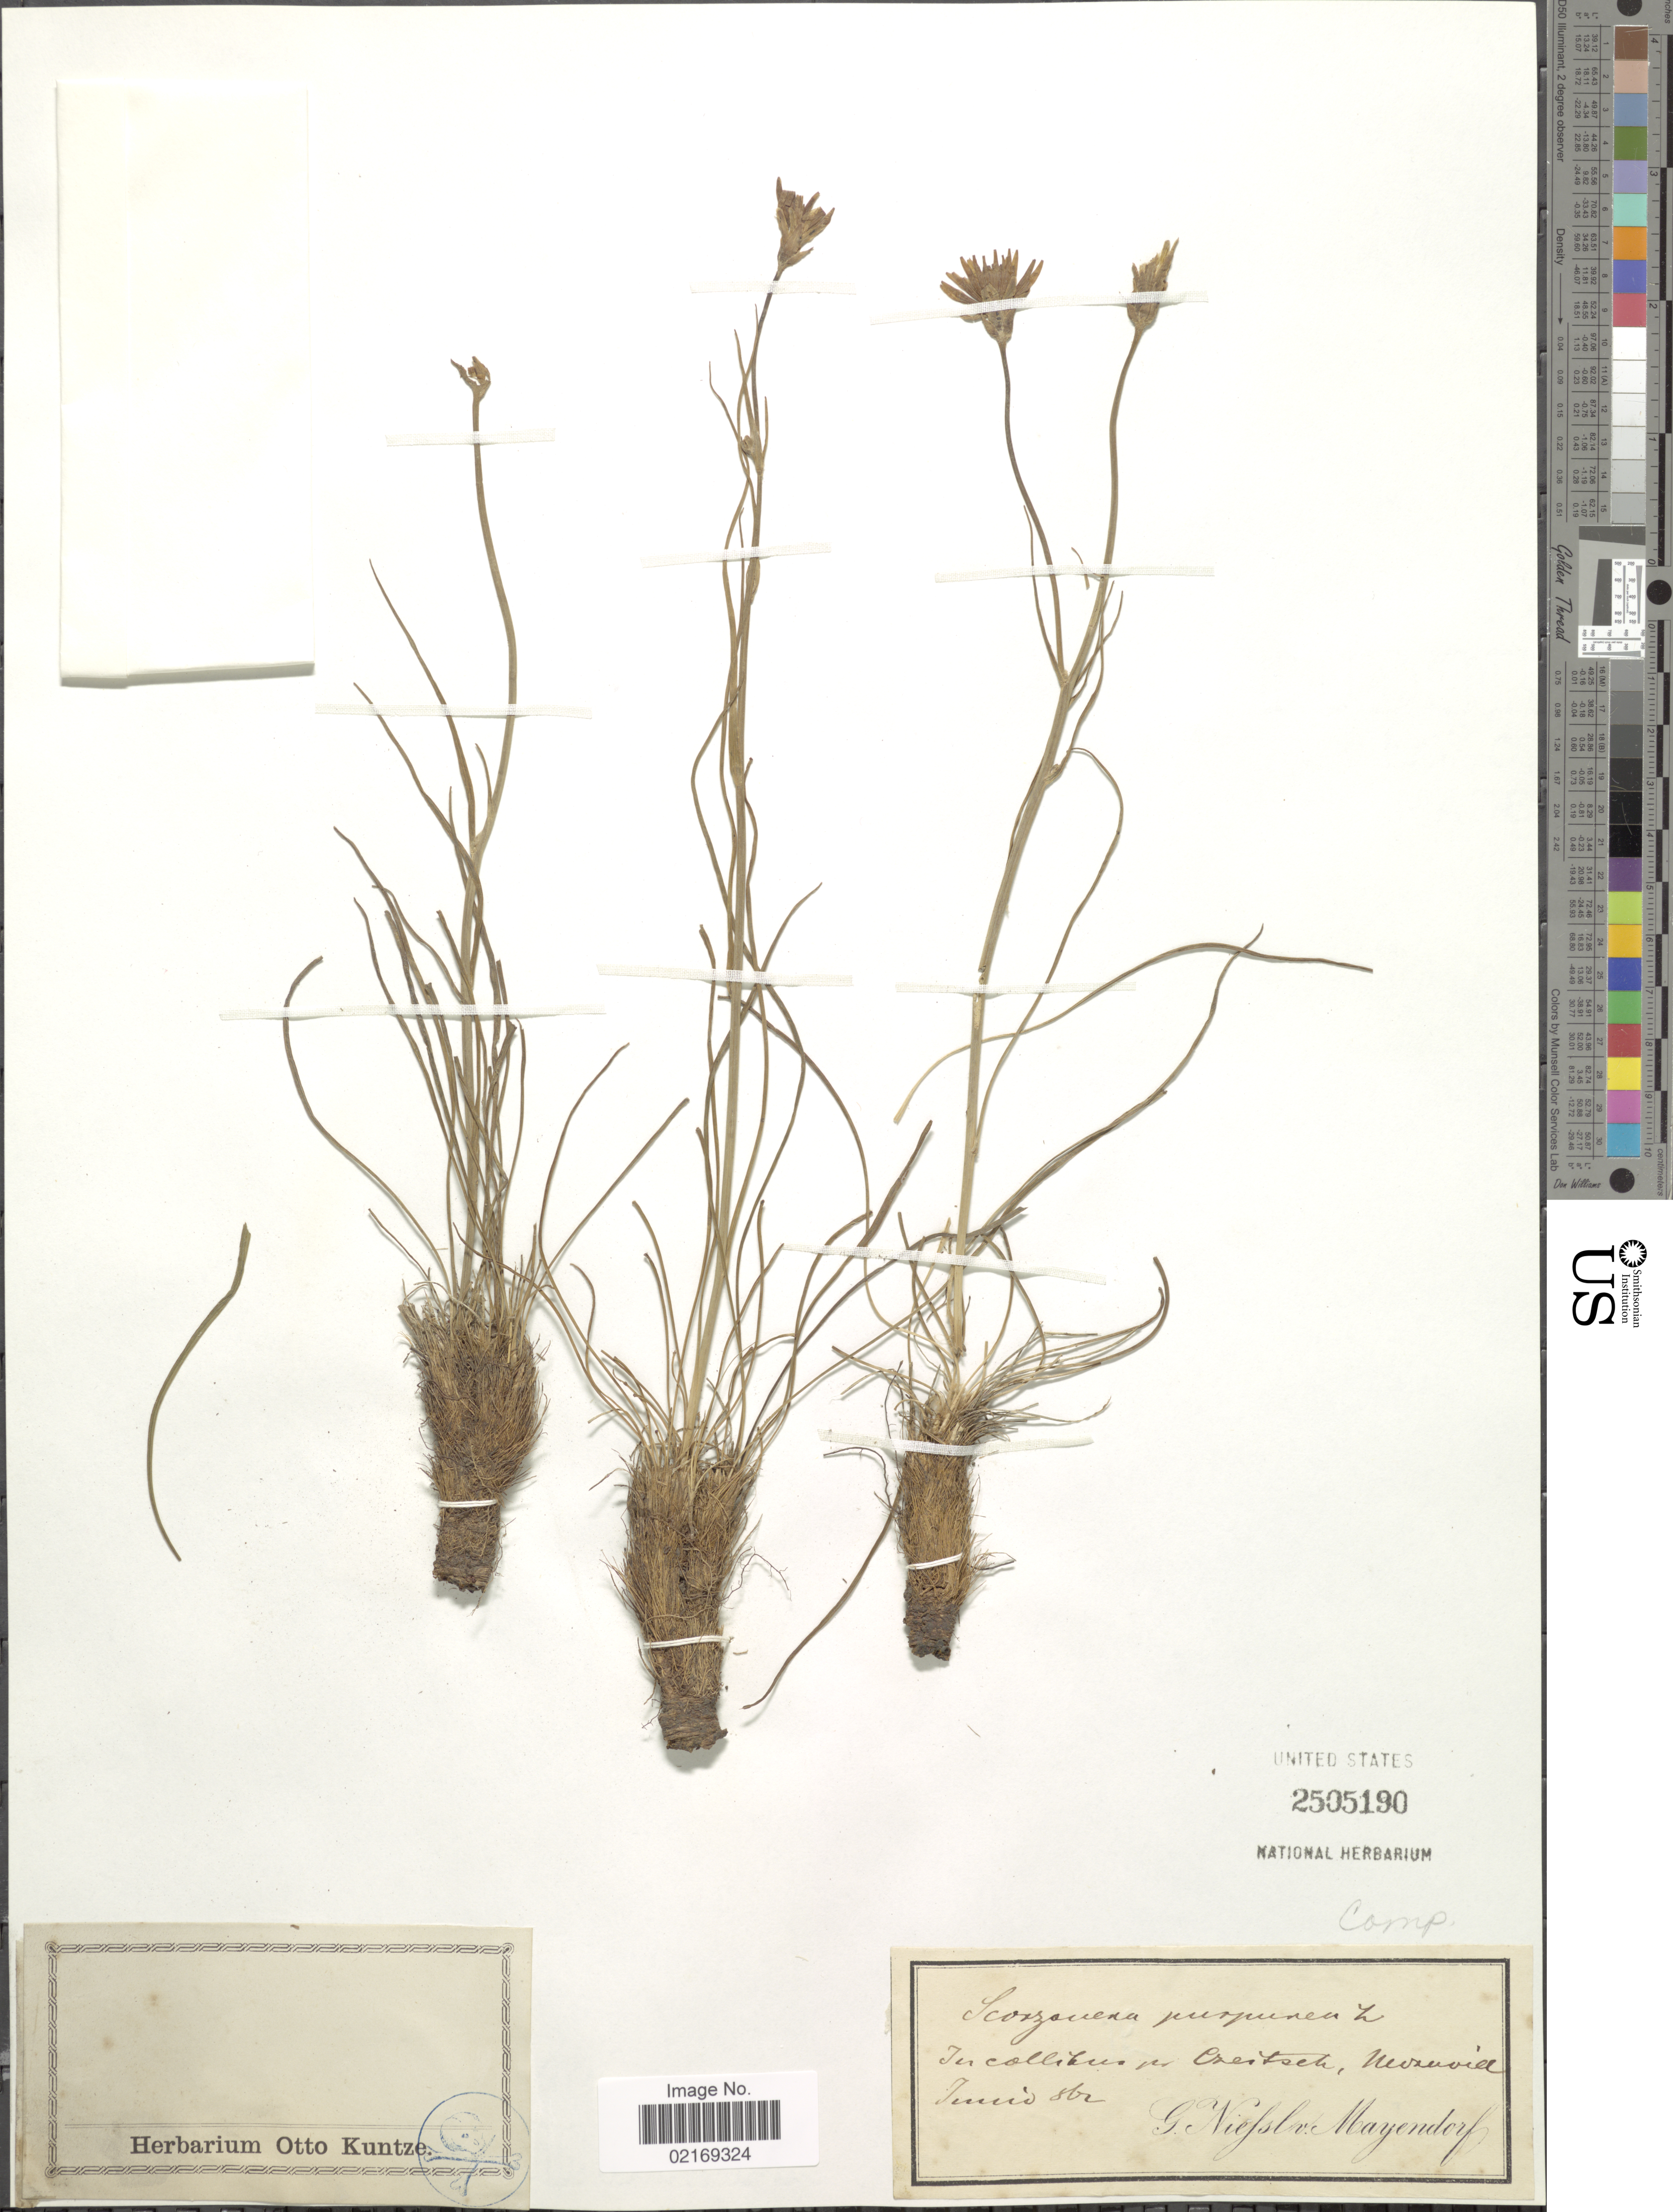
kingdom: Plantae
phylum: Tracheophyta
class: Magnoliopsida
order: Asterales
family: Asteraceae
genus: Scorzonera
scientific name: Scorzonera purpurea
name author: L.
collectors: G. Mayendorf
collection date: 1862-06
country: Czechia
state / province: Moravian-Silesian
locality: In collibus Czeitsch, Moravia. [interpreted]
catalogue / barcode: US 2505190